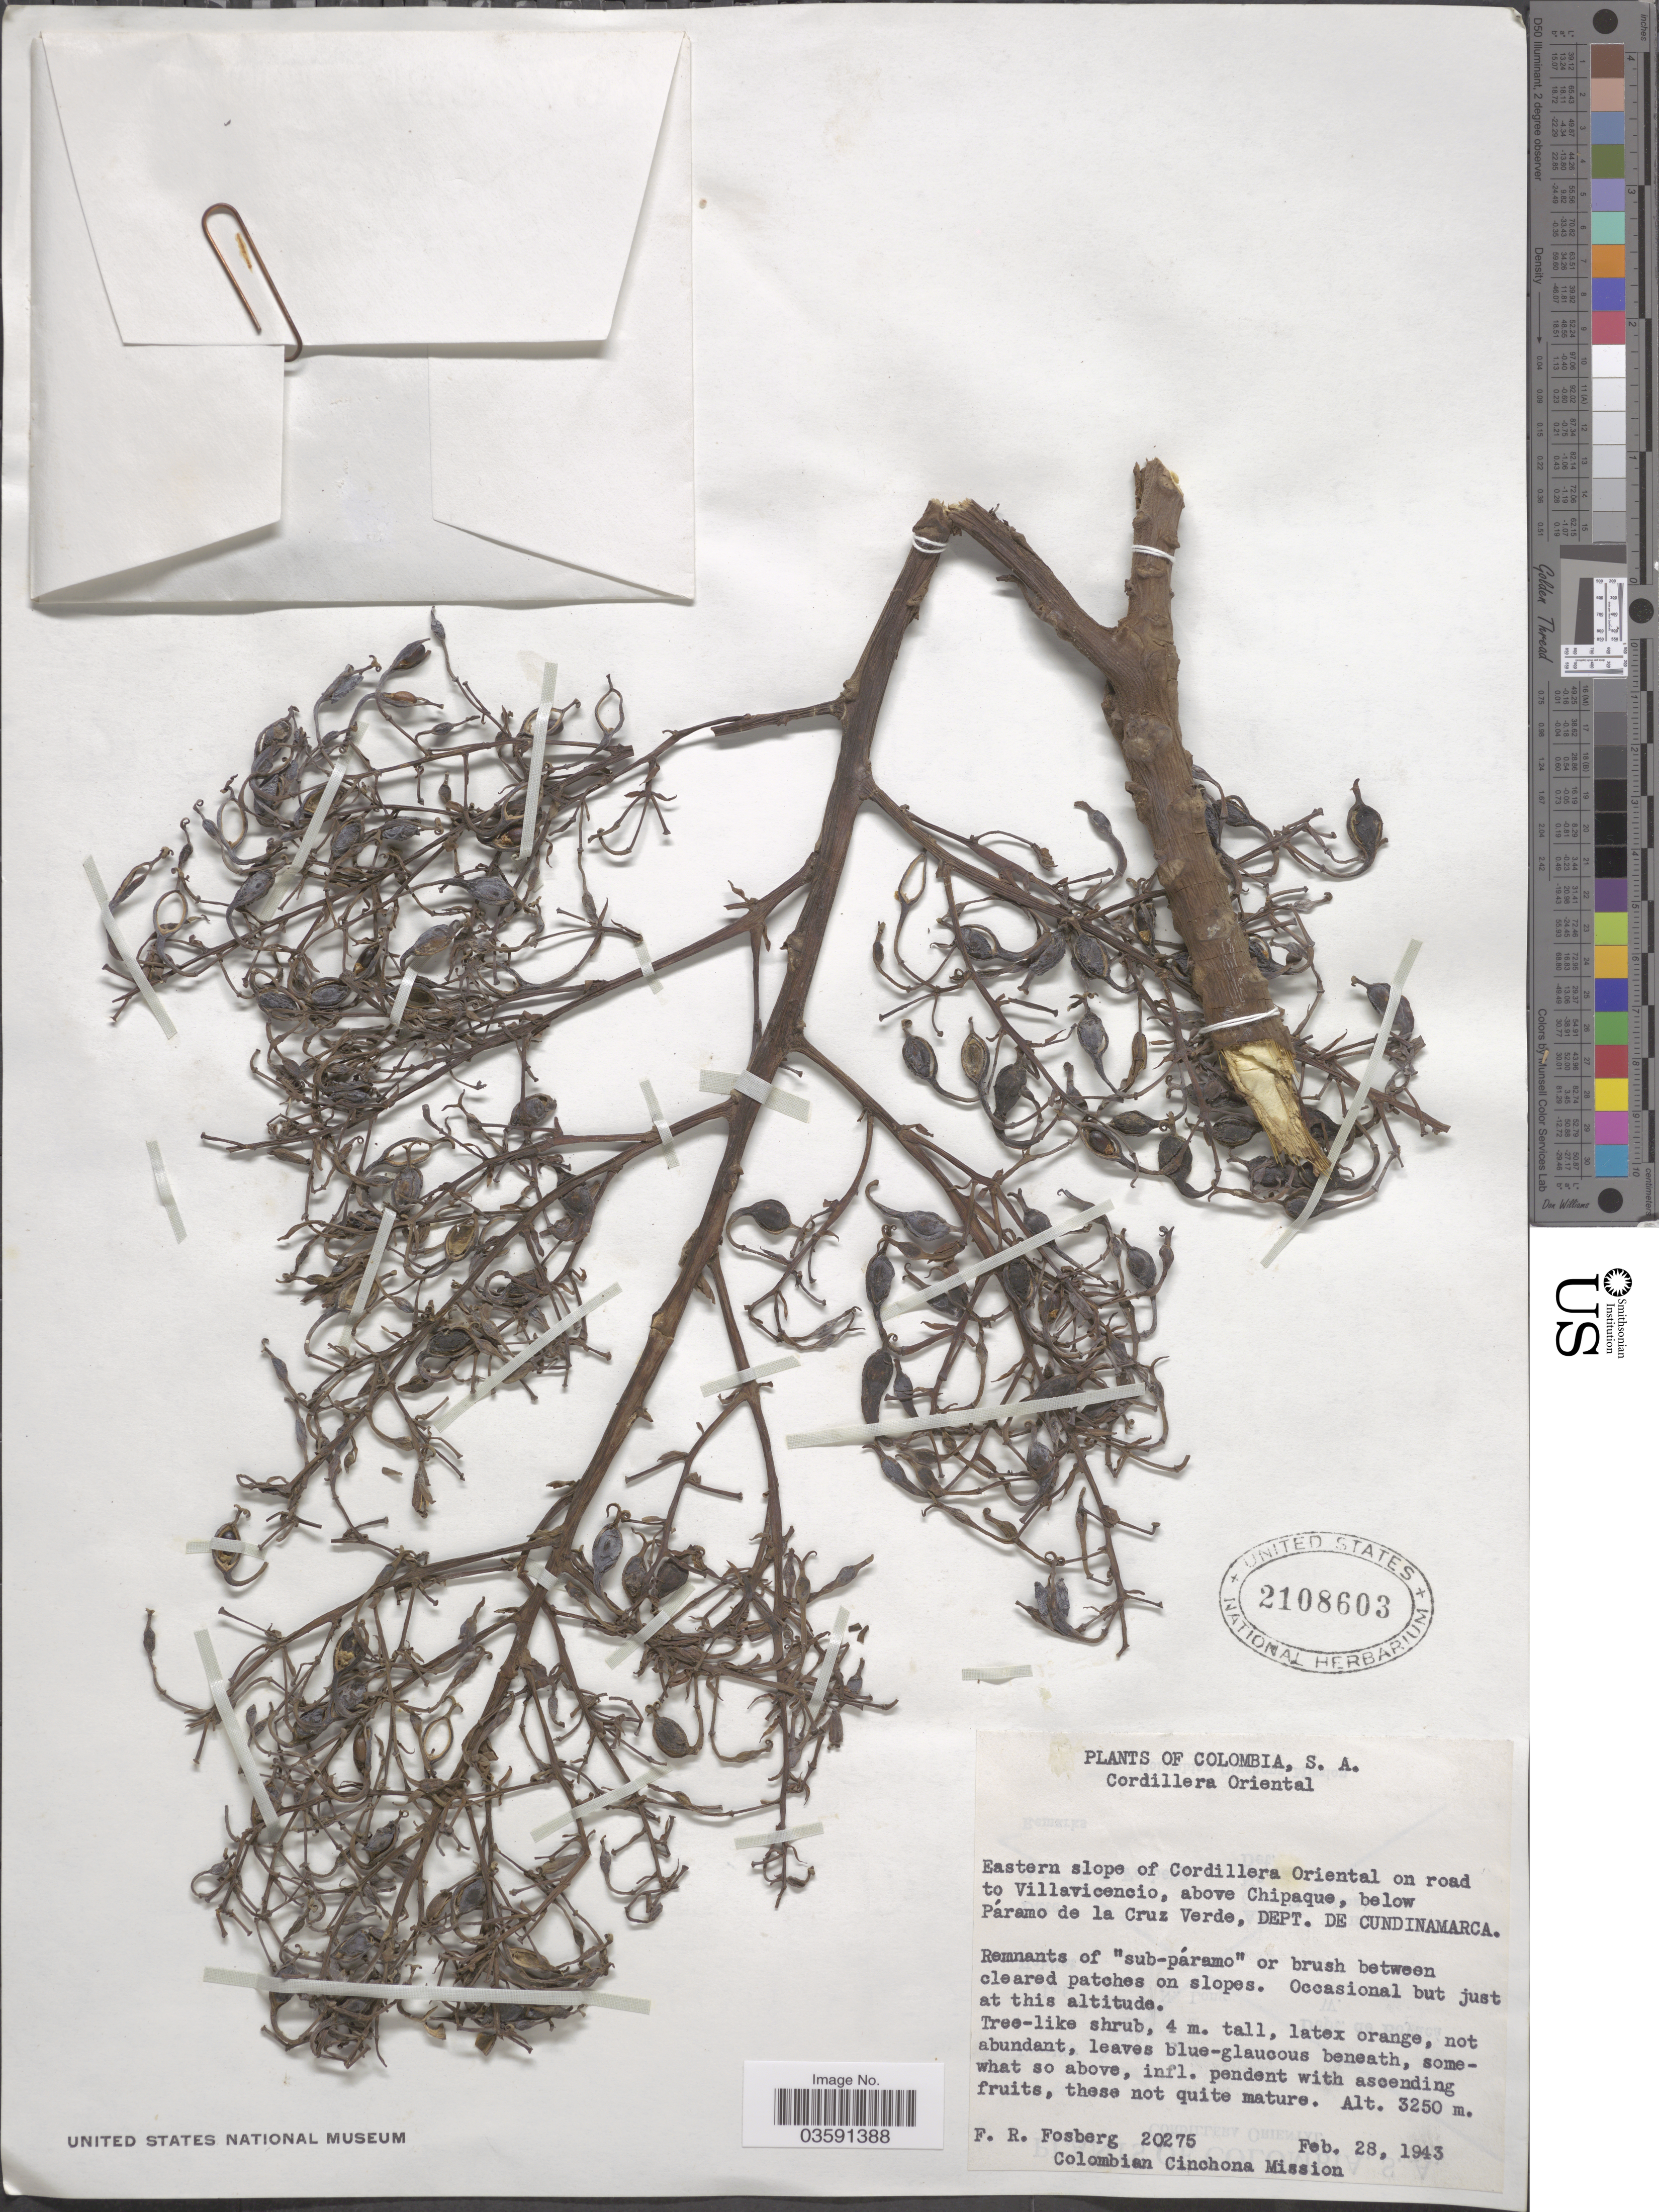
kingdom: Plantae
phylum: Tracheophyta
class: Magnoliopsida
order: Ranunculales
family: Papaveraceae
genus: Bocconia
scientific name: Bocconia sp.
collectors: F. R. Fosberg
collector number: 20275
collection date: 1943-02-28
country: Colombia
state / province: Cundinamarca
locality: Cordillera Oriental. Eastern slope of Cordillera Oriental on road to Villavicencio, above Chipaque, below Páramo de la Cruz Verde, Dept. de Cundinamarca.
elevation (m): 3250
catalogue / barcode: US 2108603